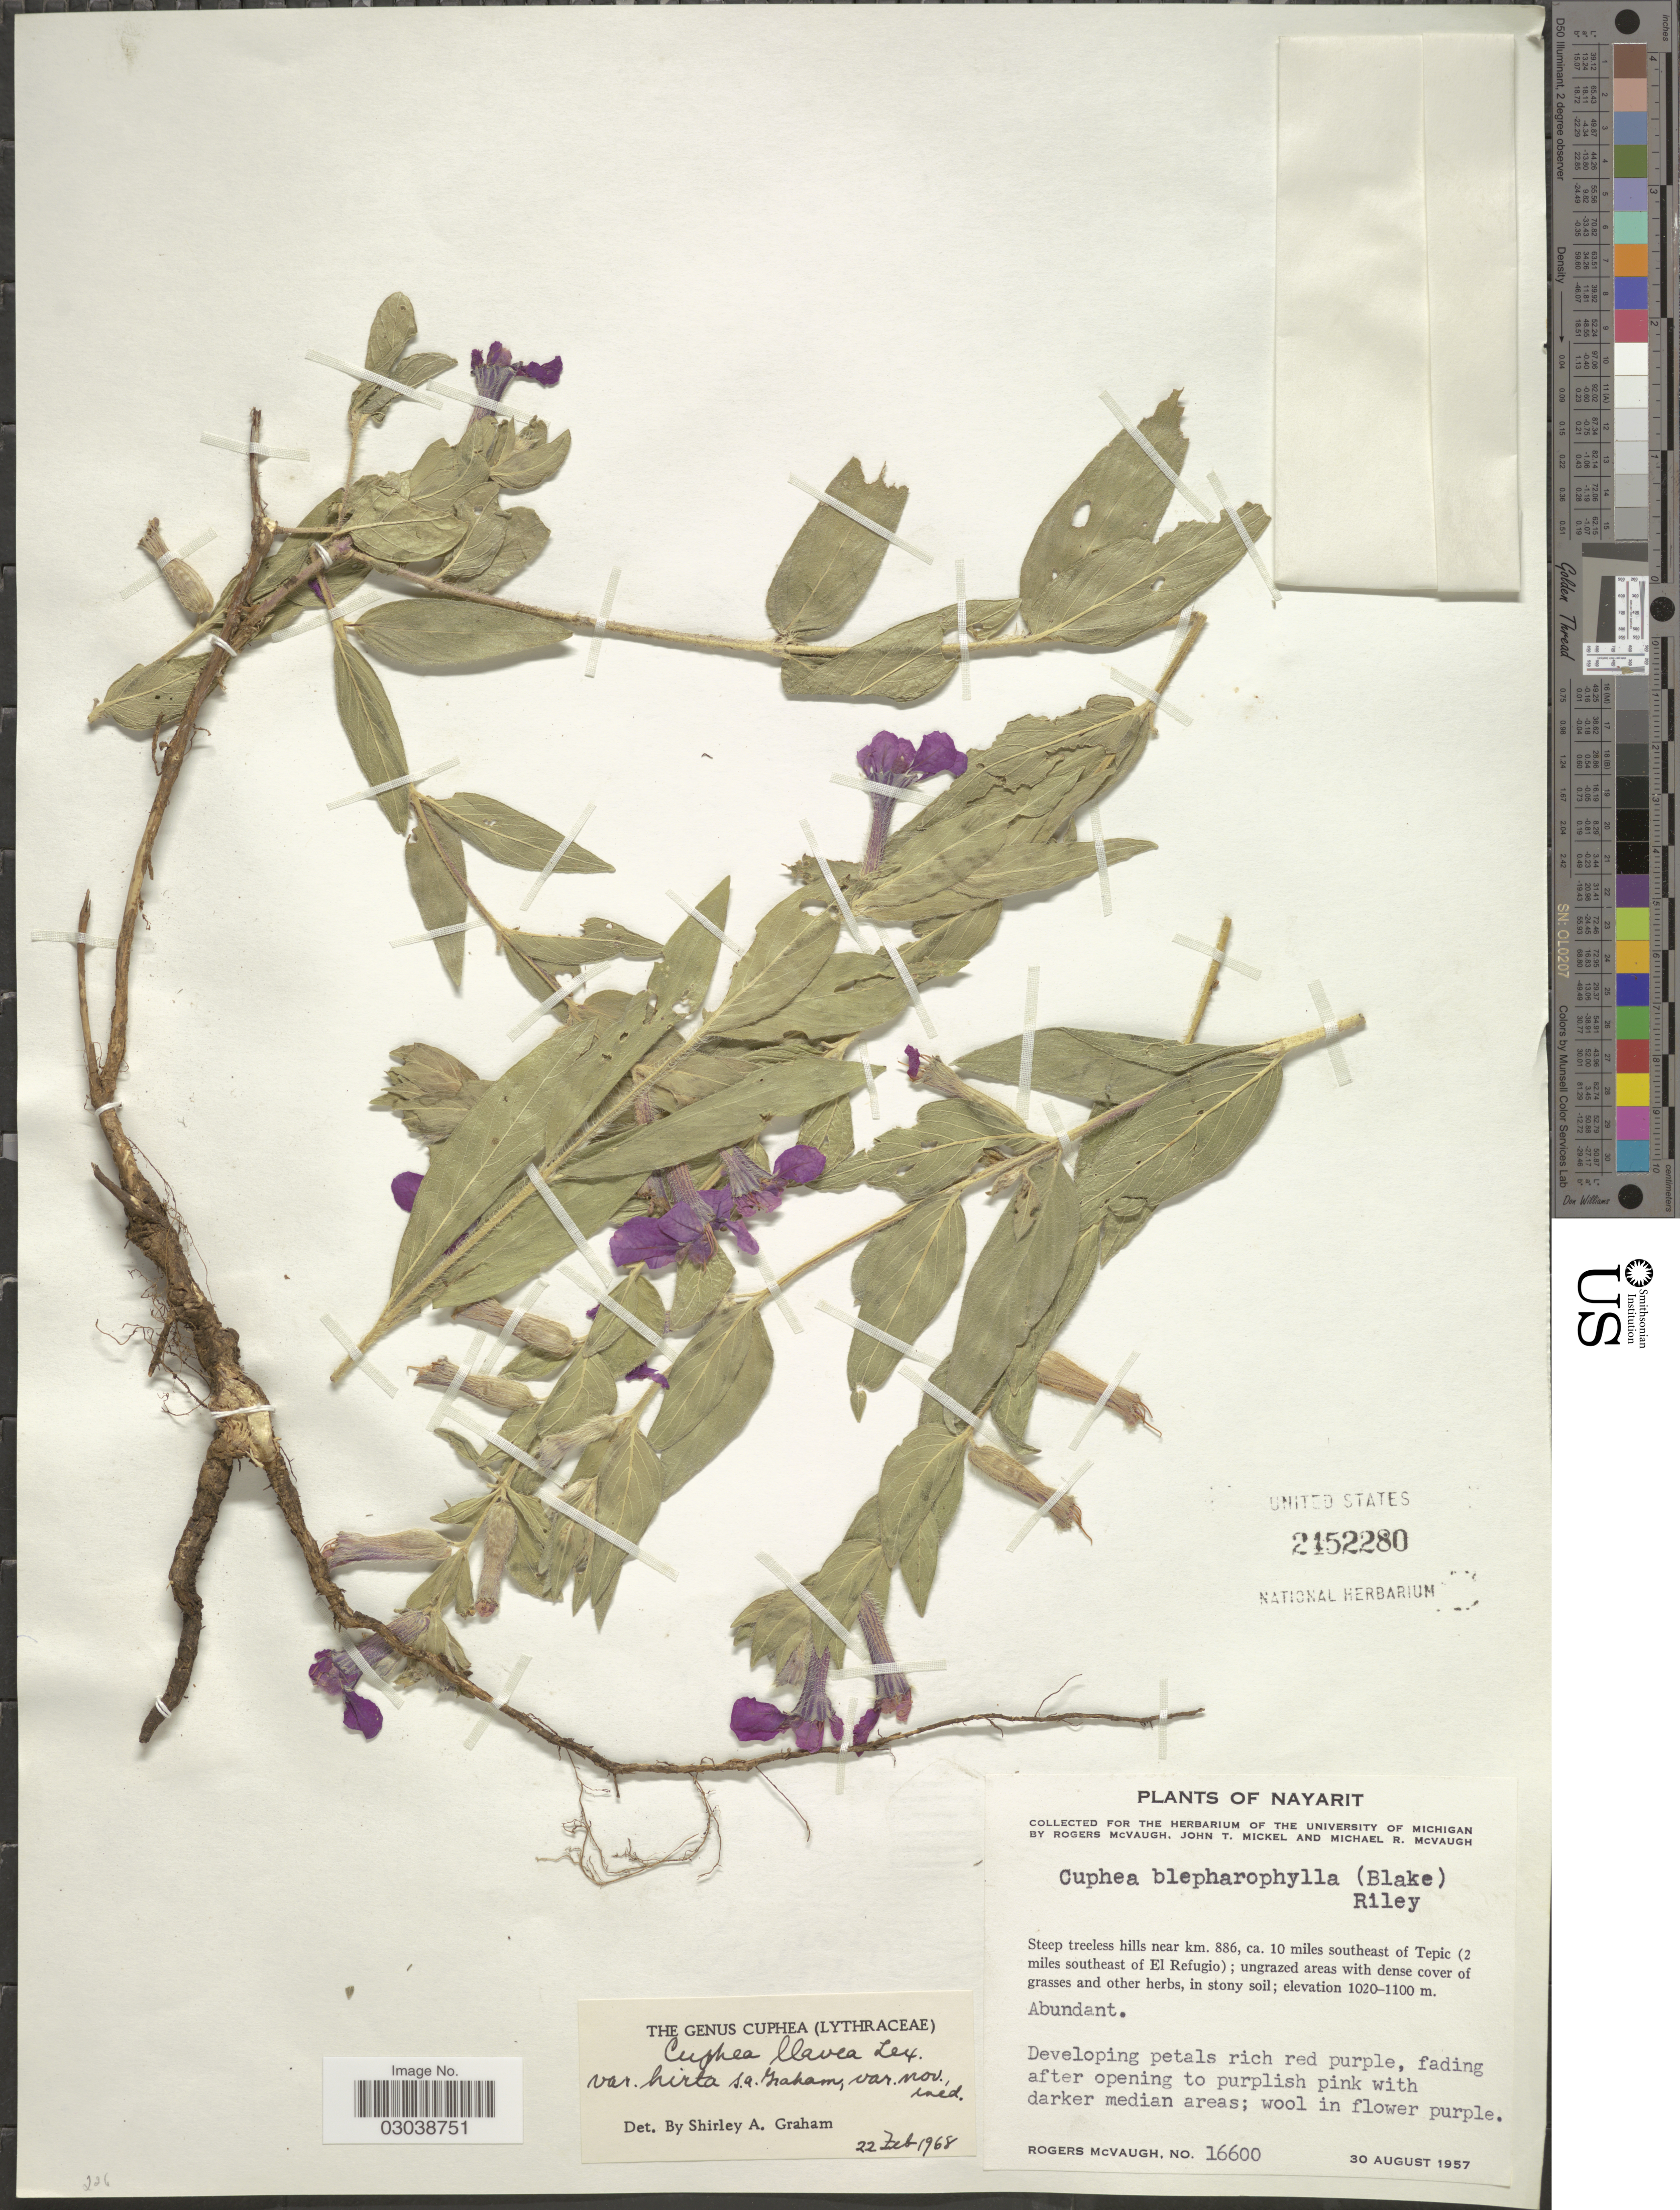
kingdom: Plantae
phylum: Tracheophyta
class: Magnoliopsida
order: Myrtales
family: Lythraceae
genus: Cuphea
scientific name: Cuphea llavea var. hirta S.A. Graham, ined.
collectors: R. McVaugh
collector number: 16600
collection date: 1957-08-30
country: Mexico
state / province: Nayarit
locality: Steep treeless hills near km. 886, ca. 10 miles southeast of Tepic (2 miles southeast of El Refugio).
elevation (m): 1020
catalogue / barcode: US 2452280